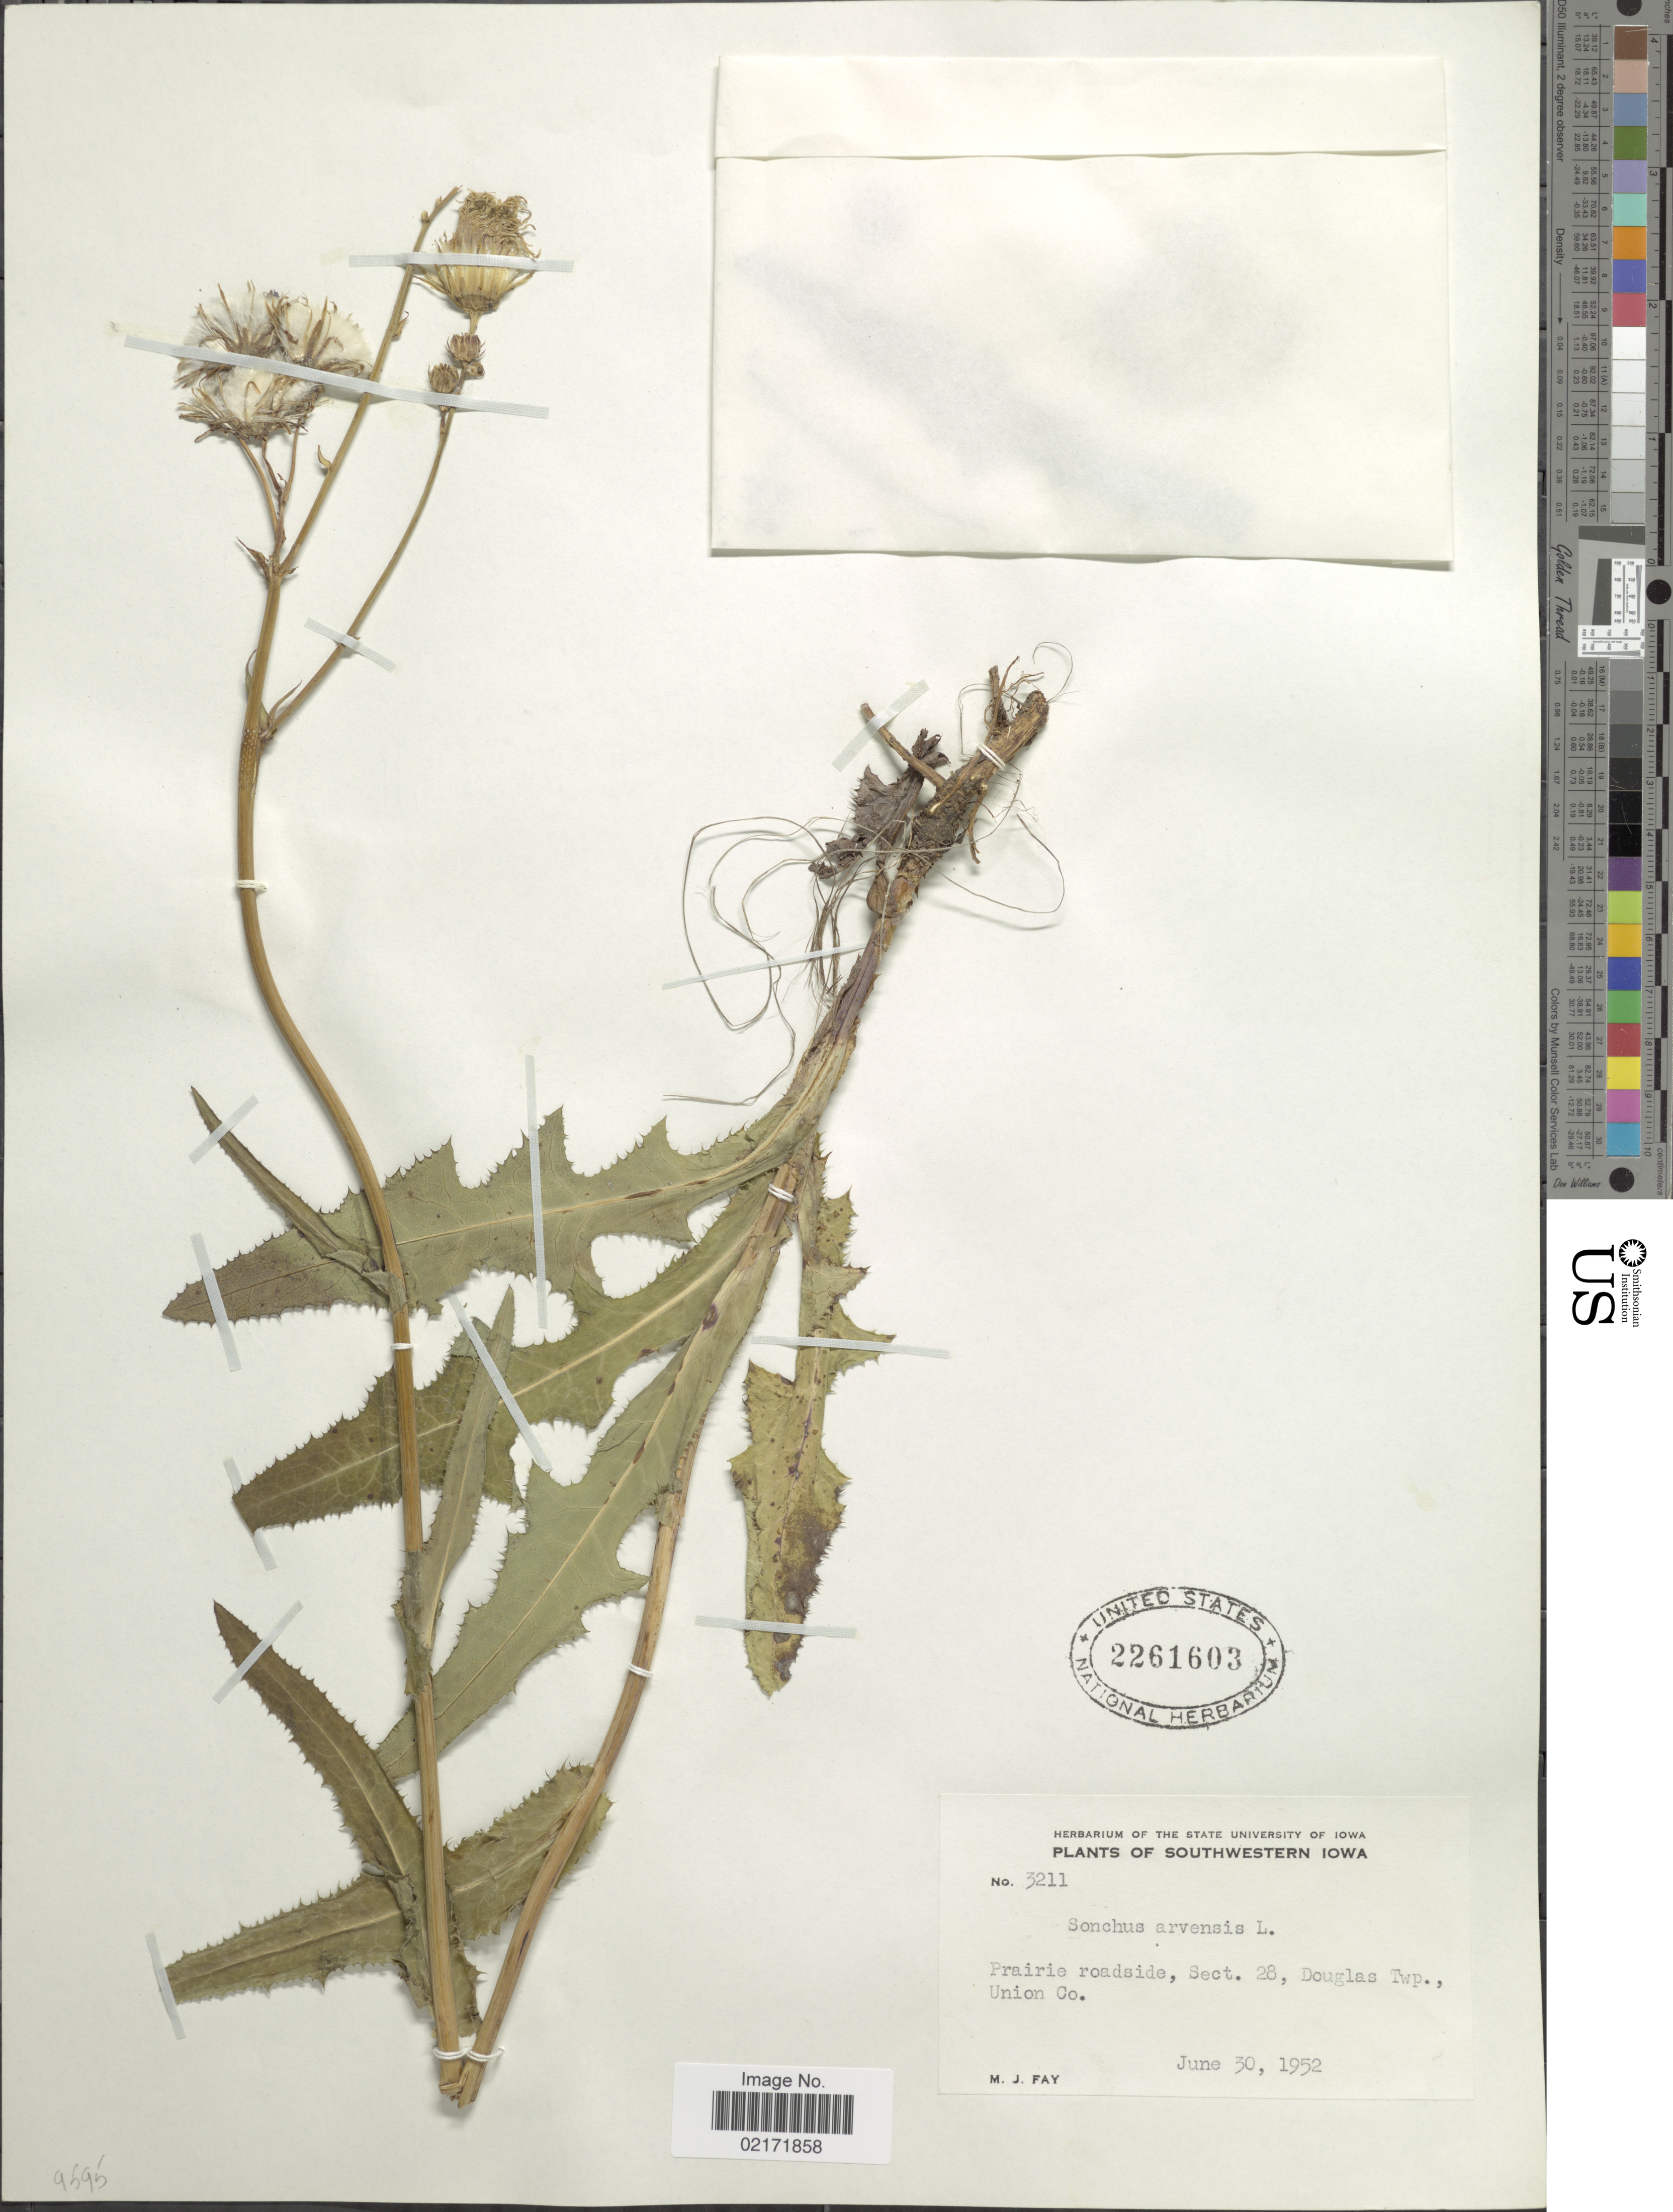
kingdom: Plantae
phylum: Tracheophyta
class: Magnoliopsida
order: Asterales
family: Asteraceae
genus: Sonchus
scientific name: Sonchus arvensis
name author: L.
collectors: M. Fay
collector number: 3211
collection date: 1952-06-30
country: United States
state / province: Iowa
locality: Southwestern Iowa, prairie roadside, Sect. 28, Douglas Twp., Union Co.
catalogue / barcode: US 2261603